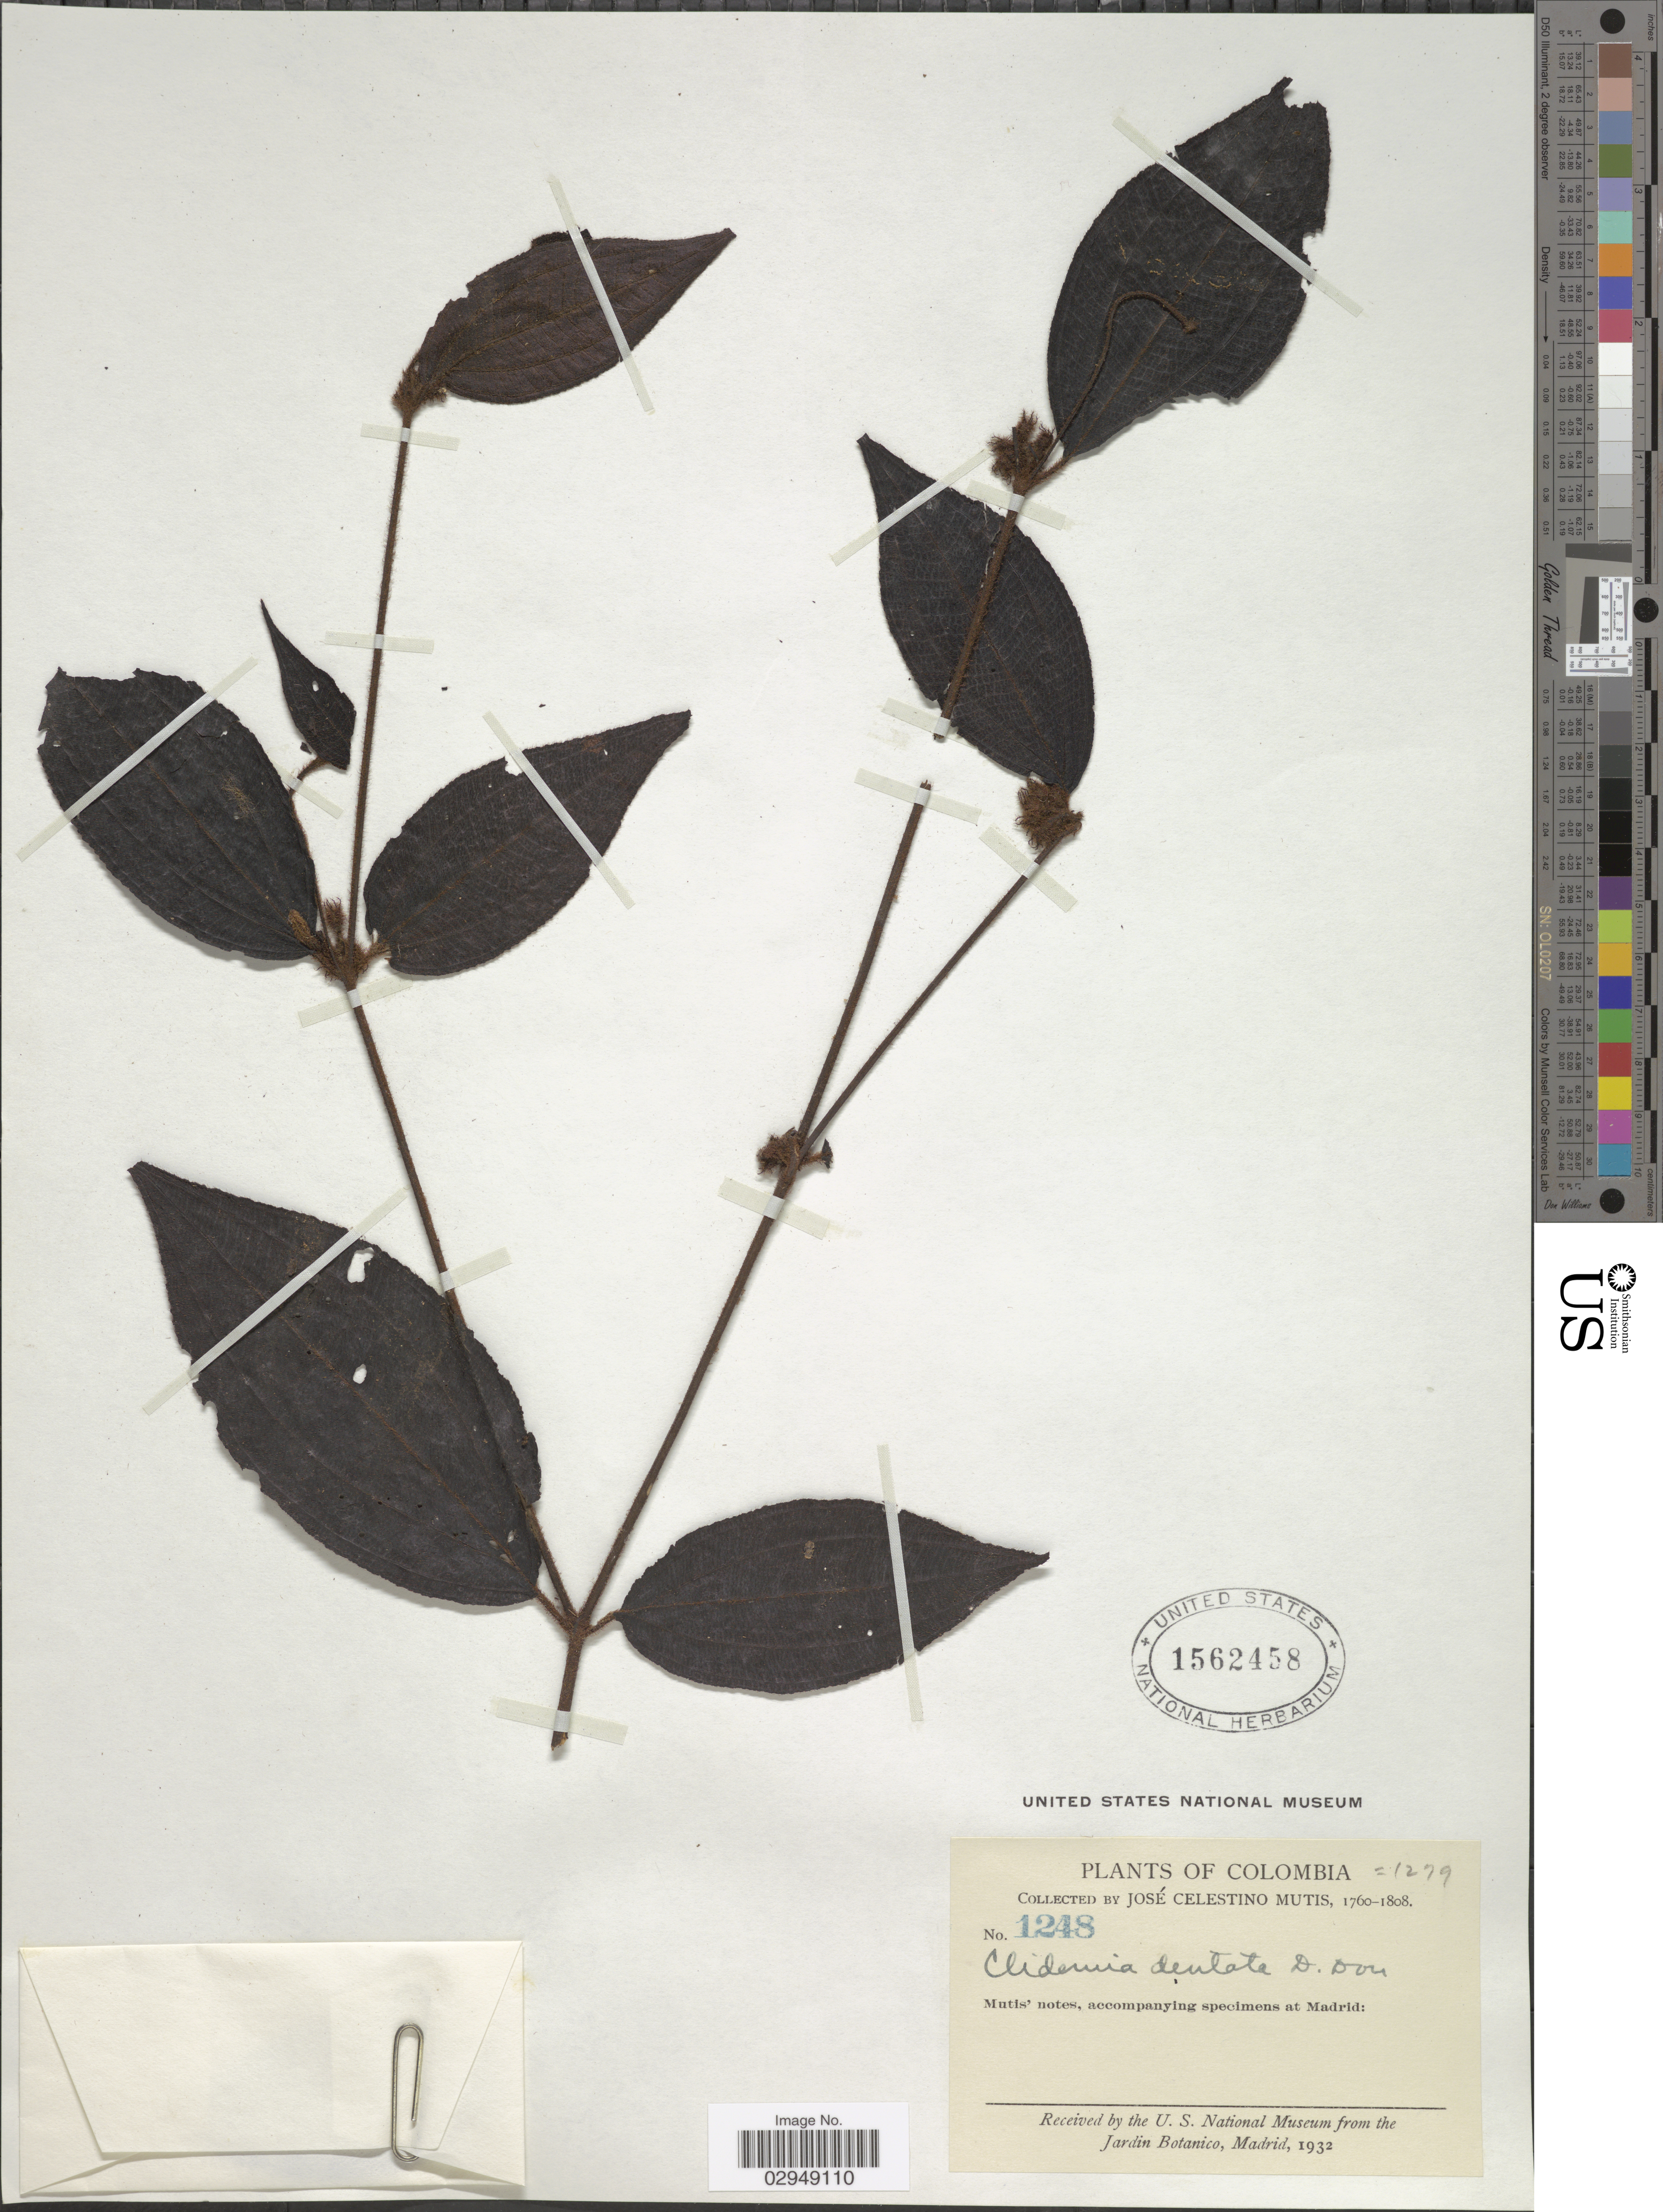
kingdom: Plantae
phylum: Tracheophyta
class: Magnoliopsida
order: Myrtales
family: Melastomataceae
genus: Clidemia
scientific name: Clidemia dentata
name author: D. Don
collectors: J. C. B. Mutis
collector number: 1248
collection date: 1760/1808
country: Colombia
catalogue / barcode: US 1562458